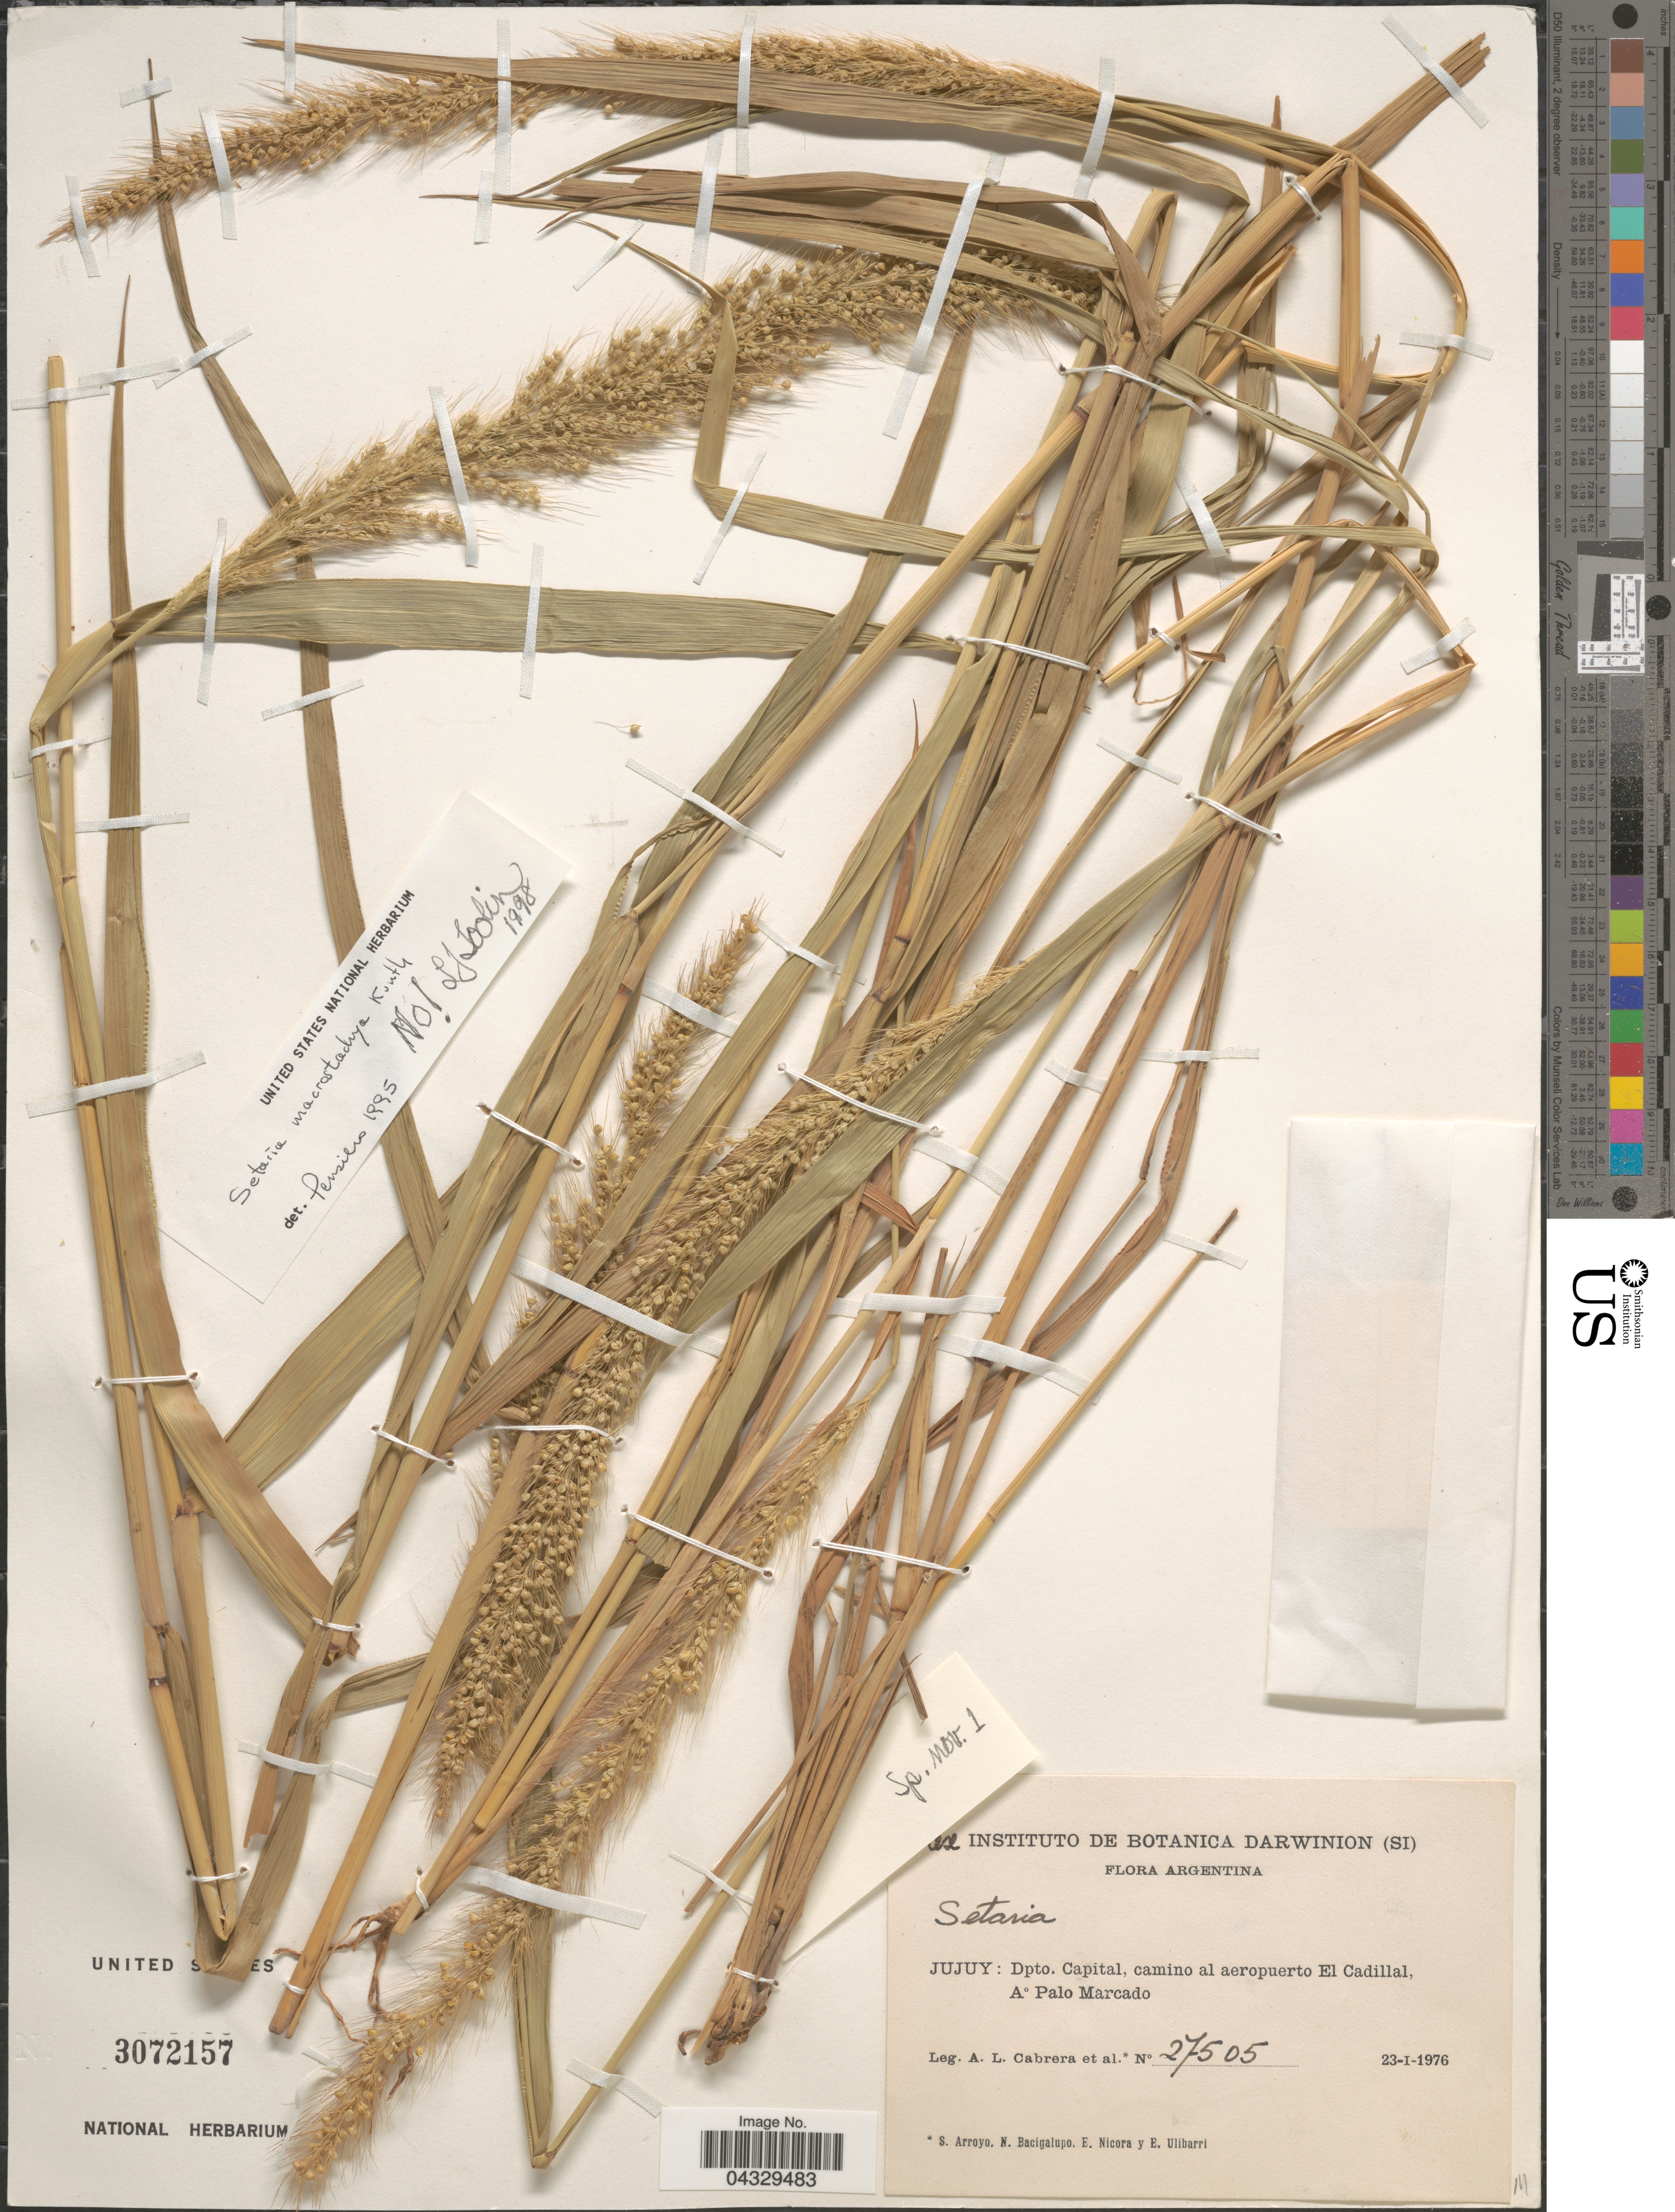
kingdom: Plantae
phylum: Tracheophyta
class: Liliopsida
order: Poales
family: Poaceae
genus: Setaria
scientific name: Setaria sp.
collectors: A. L. Cabrera, Arroyo, S., N. M. Bacigalupo, E. Nicora & E. Ulibarri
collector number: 27505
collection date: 1976-01-23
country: Argentina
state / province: Jujuy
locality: Dpto. Capital, camino al aeropuerto El Cadillal, A° Palo Marcado.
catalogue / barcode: US 3072157